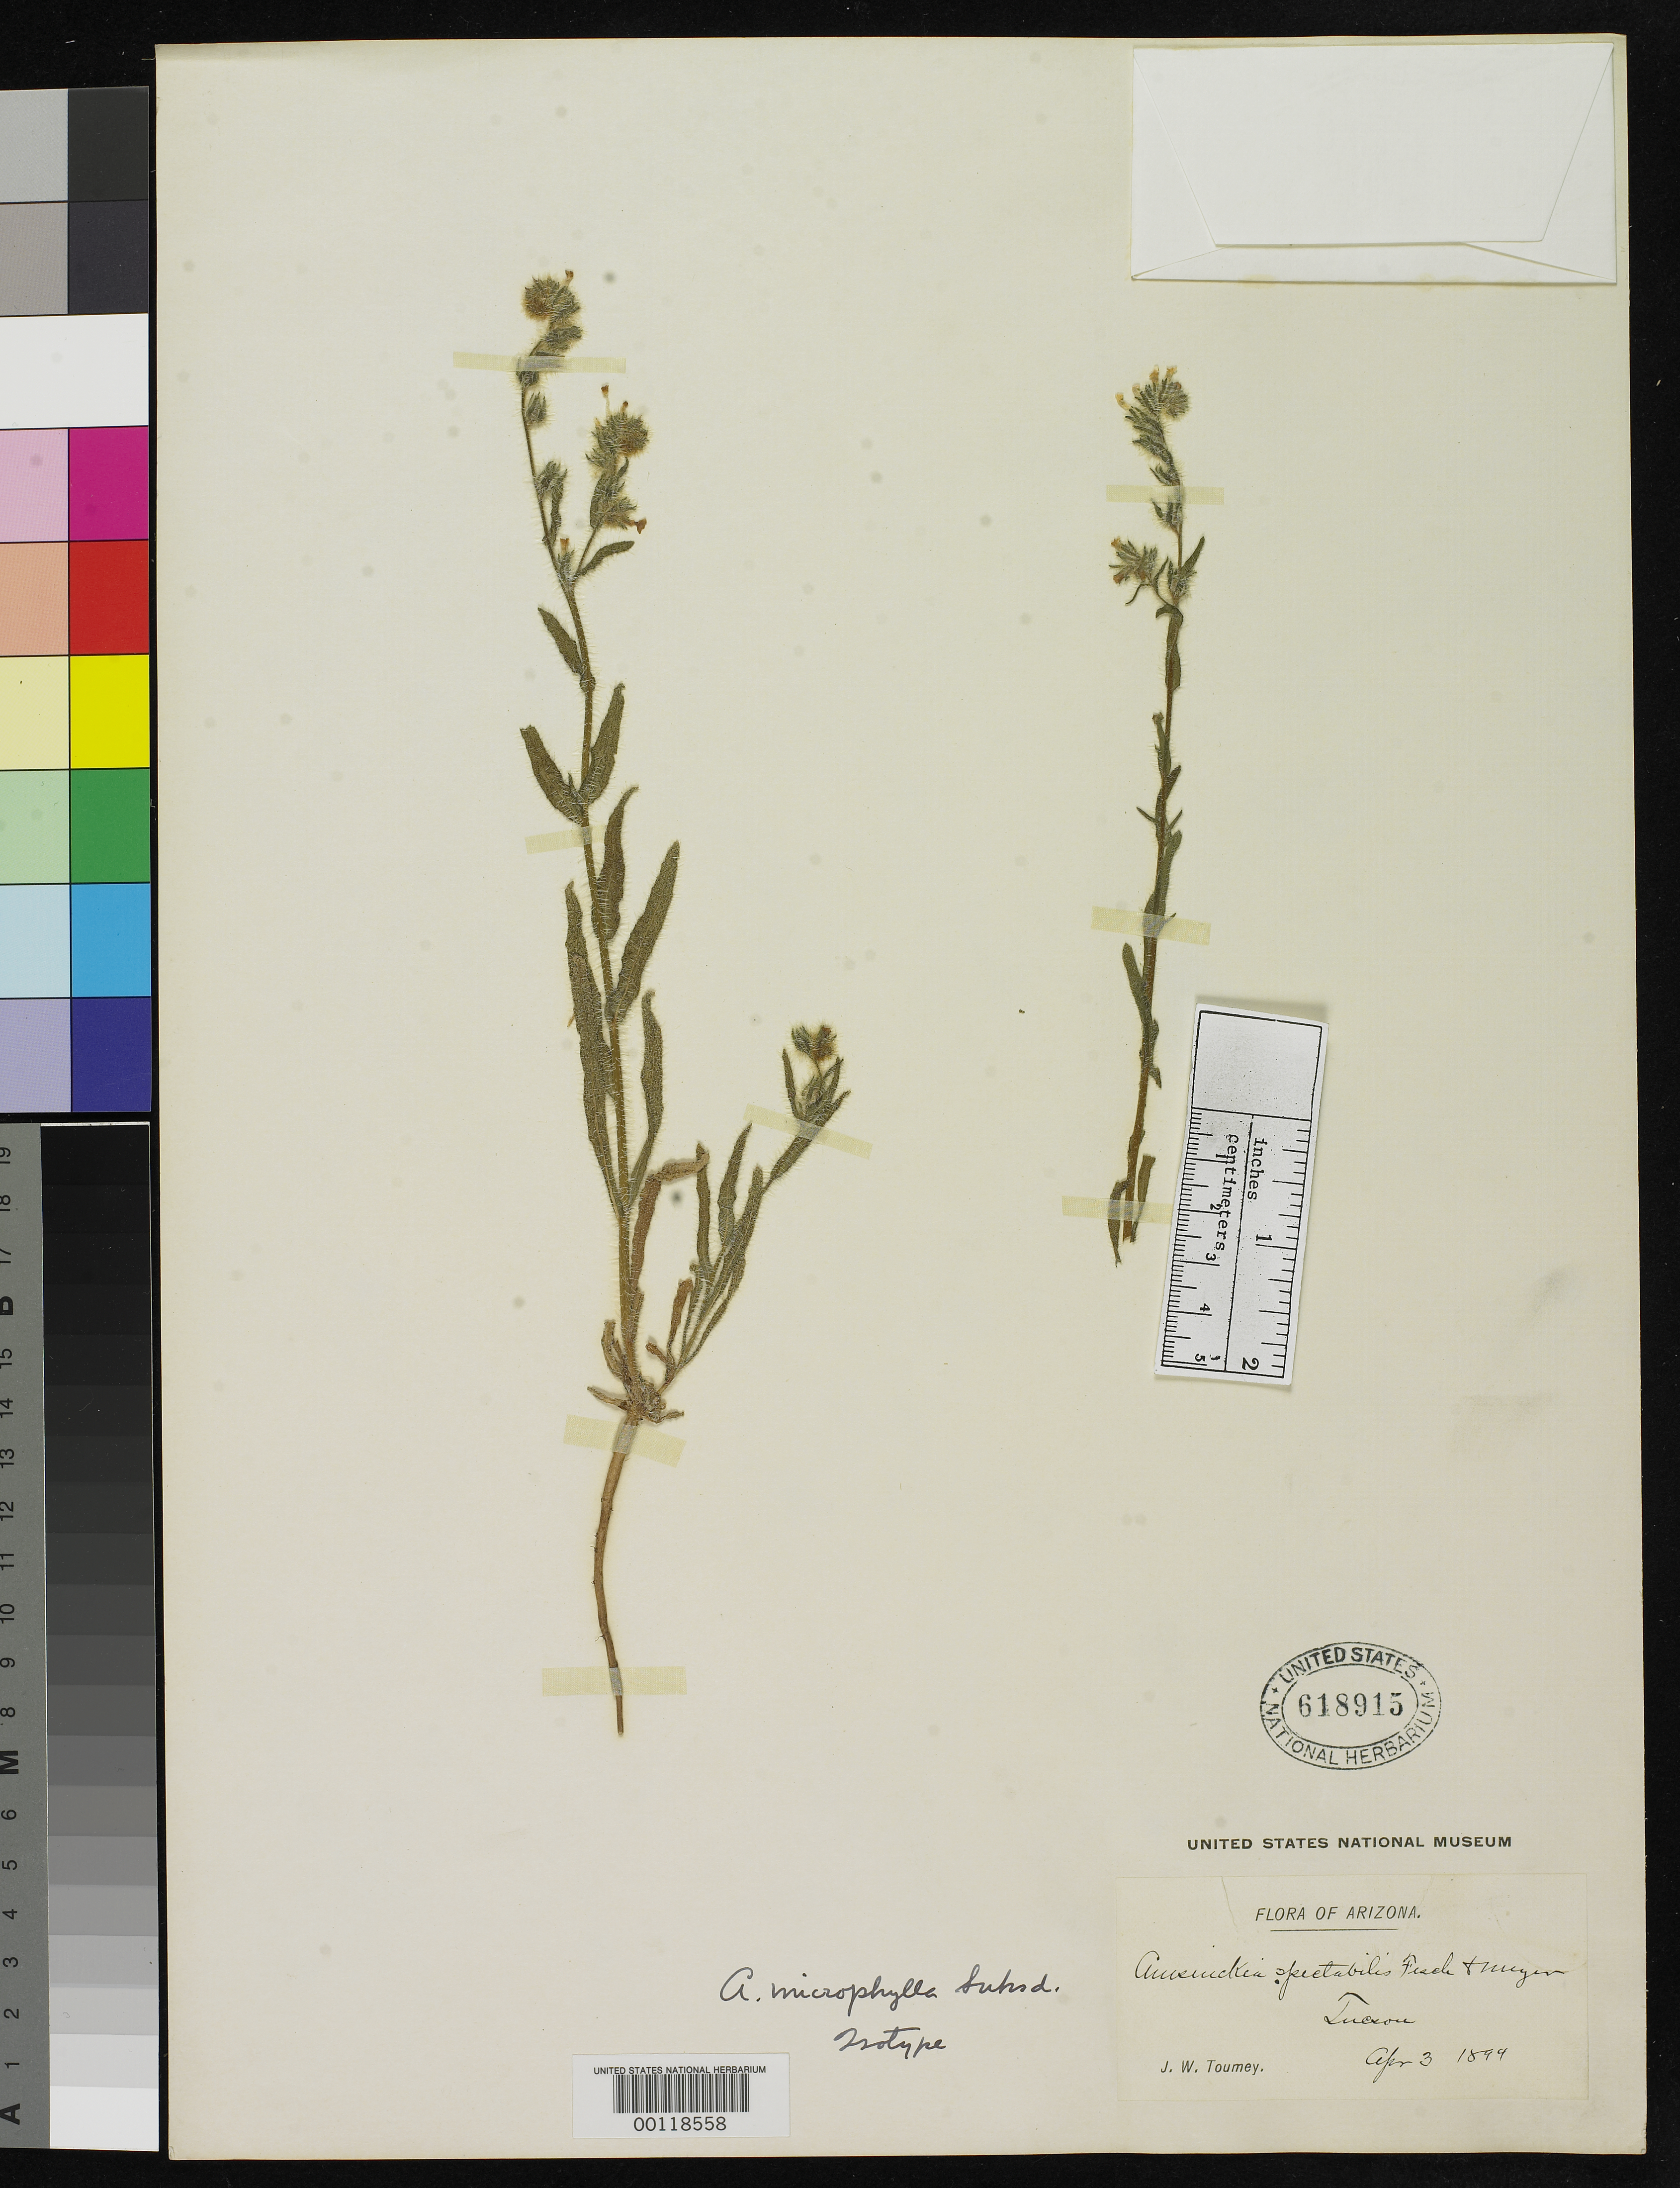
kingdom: Plantae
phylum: Tracheophyta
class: Magnoliopsida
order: Boraginales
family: Boraginaceae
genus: Amsinckia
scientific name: Amsinckia microphylla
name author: Suksd.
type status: Isotype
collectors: J. W. Toumey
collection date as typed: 03 Apr 1894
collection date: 1894-04-03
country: United States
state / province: Arizona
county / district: Pima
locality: Tucson.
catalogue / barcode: US 618915